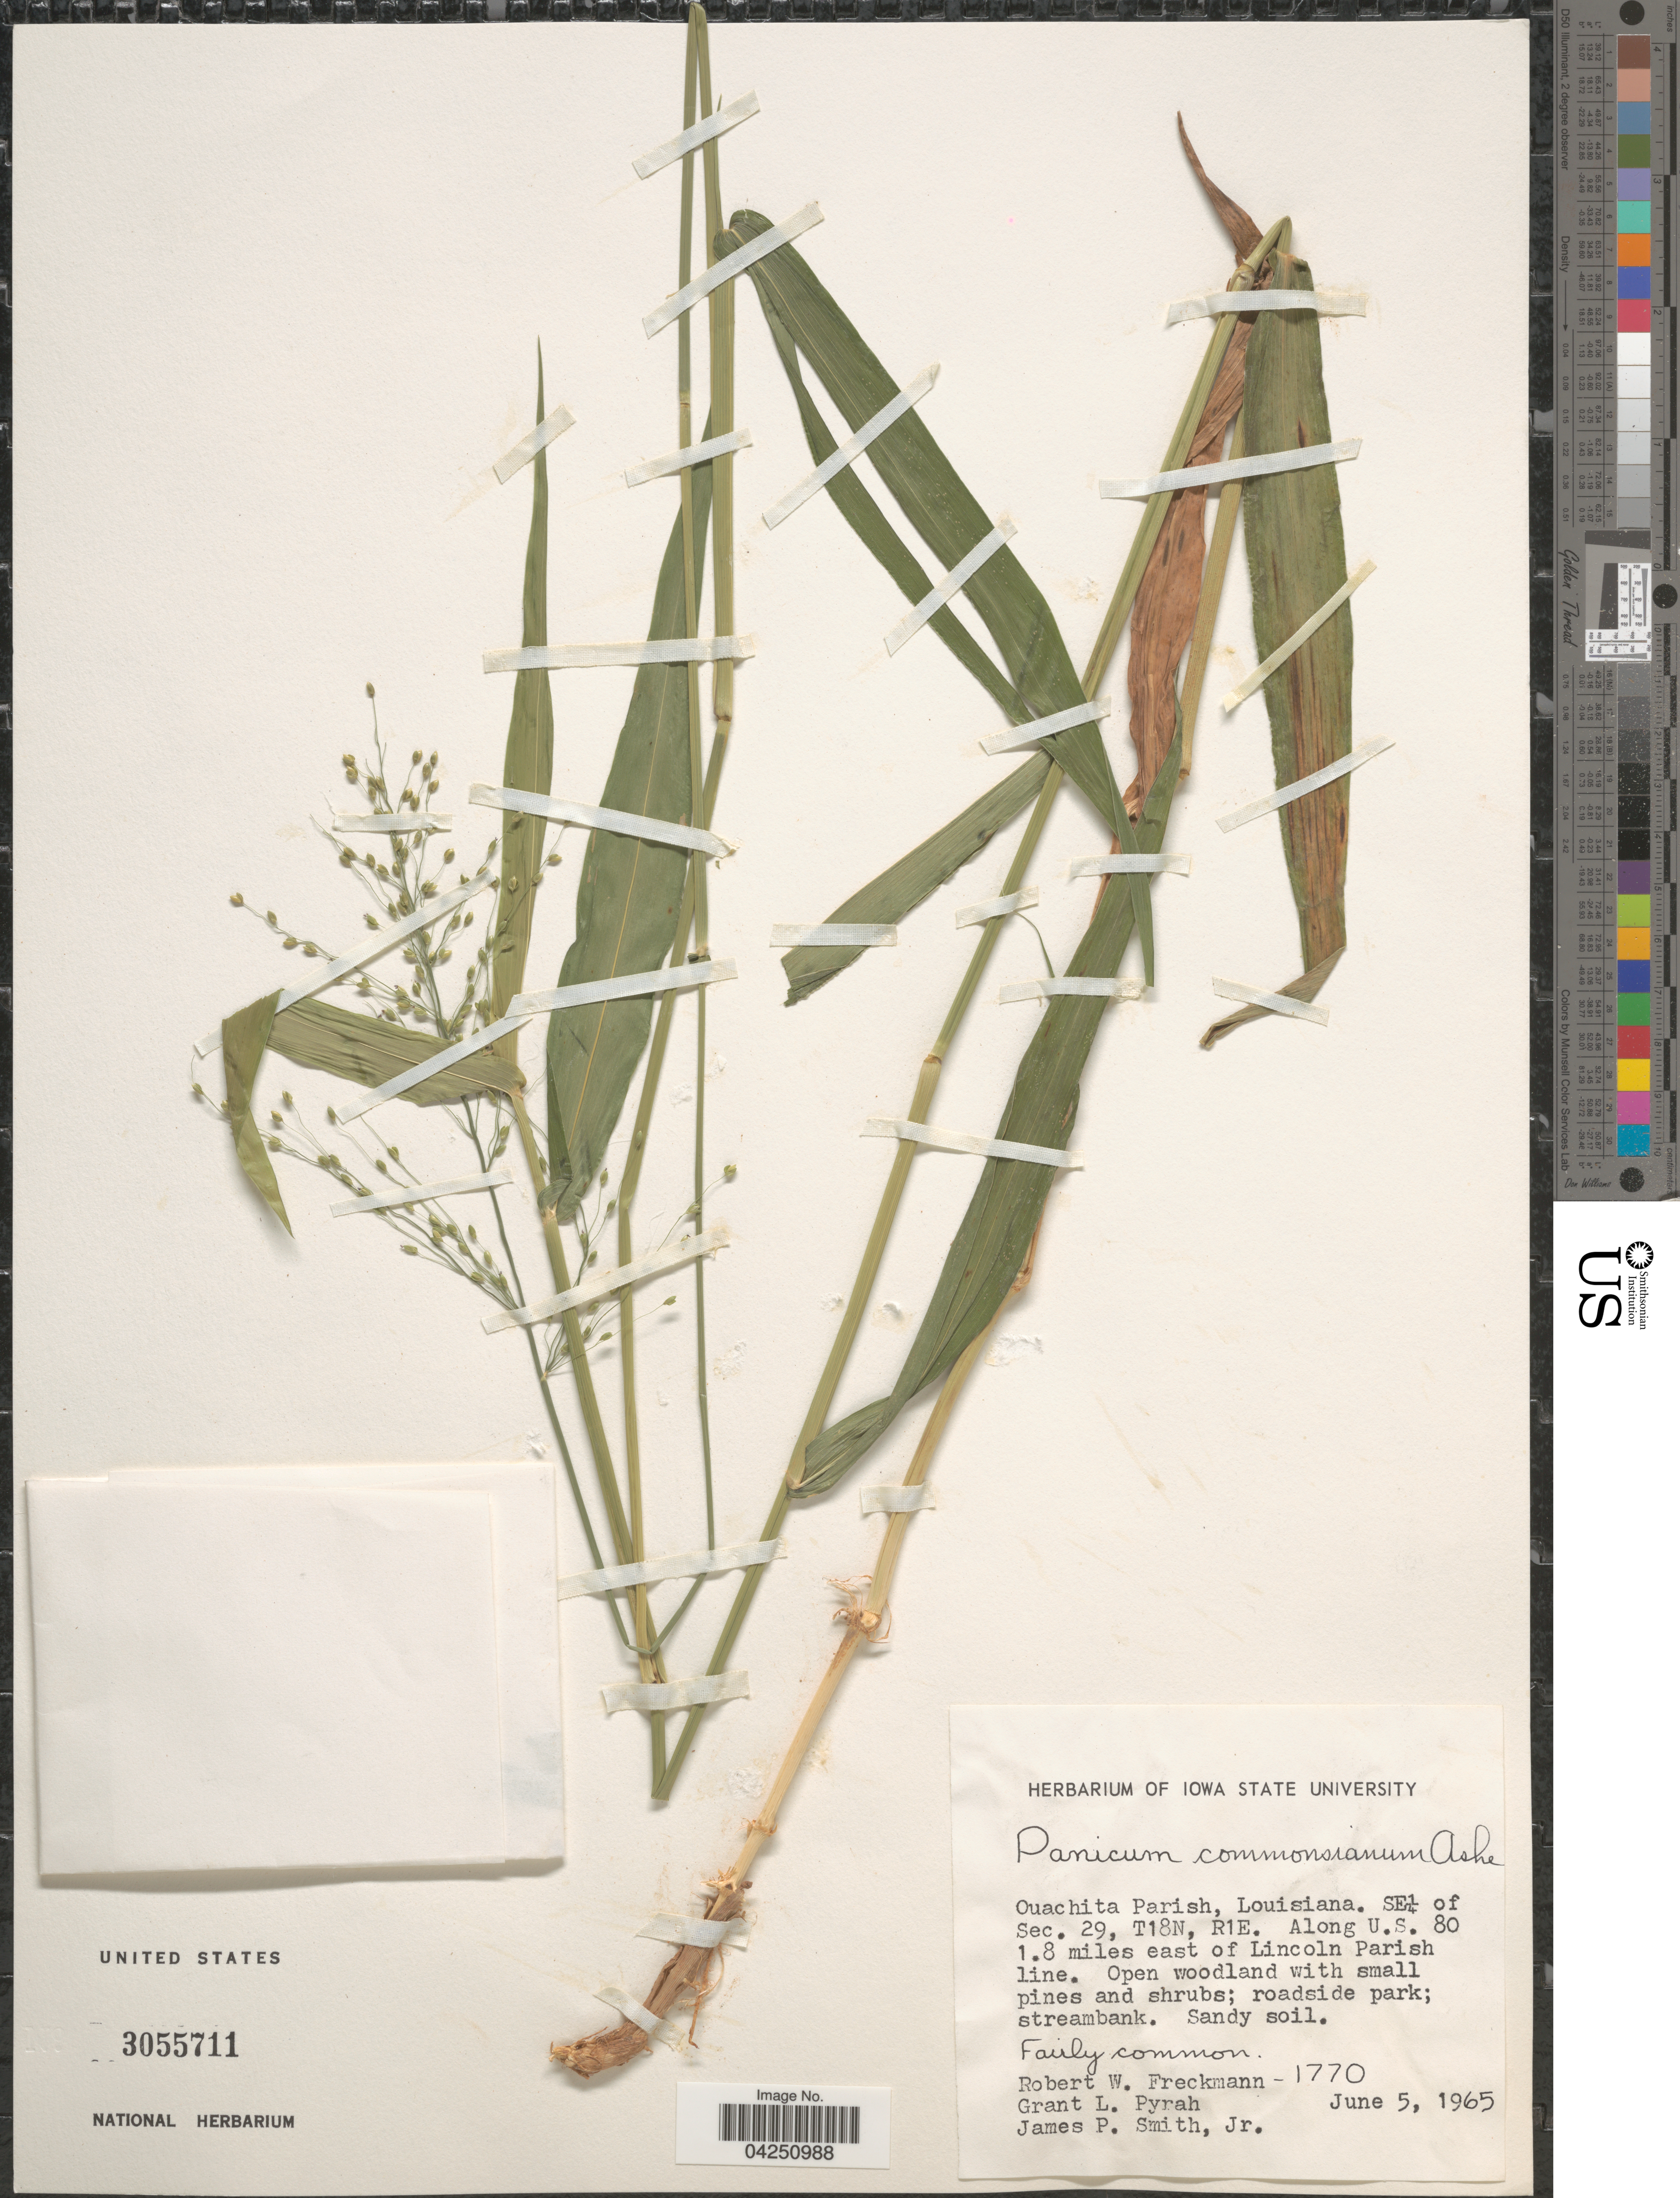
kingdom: Plantae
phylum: Tracheophyta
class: Liliopsida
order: Poales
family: Poaceae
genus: Dichanthelium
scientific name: Dichanthelium acuminatum var. acuminatum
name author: (Sw.) Gould & C.A. Clark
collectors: R. Freckmann, G. Pyrah & J. P. Smith Jr.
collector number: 1770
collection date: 1965-06-05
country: United States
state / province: Louisiana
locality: Ouachita Parish. SE¼ of Sec. 29, T18N, R1E. Along U.S. 80 1.8 miles east of Lincoln Parish line.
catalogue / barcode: US 3055711